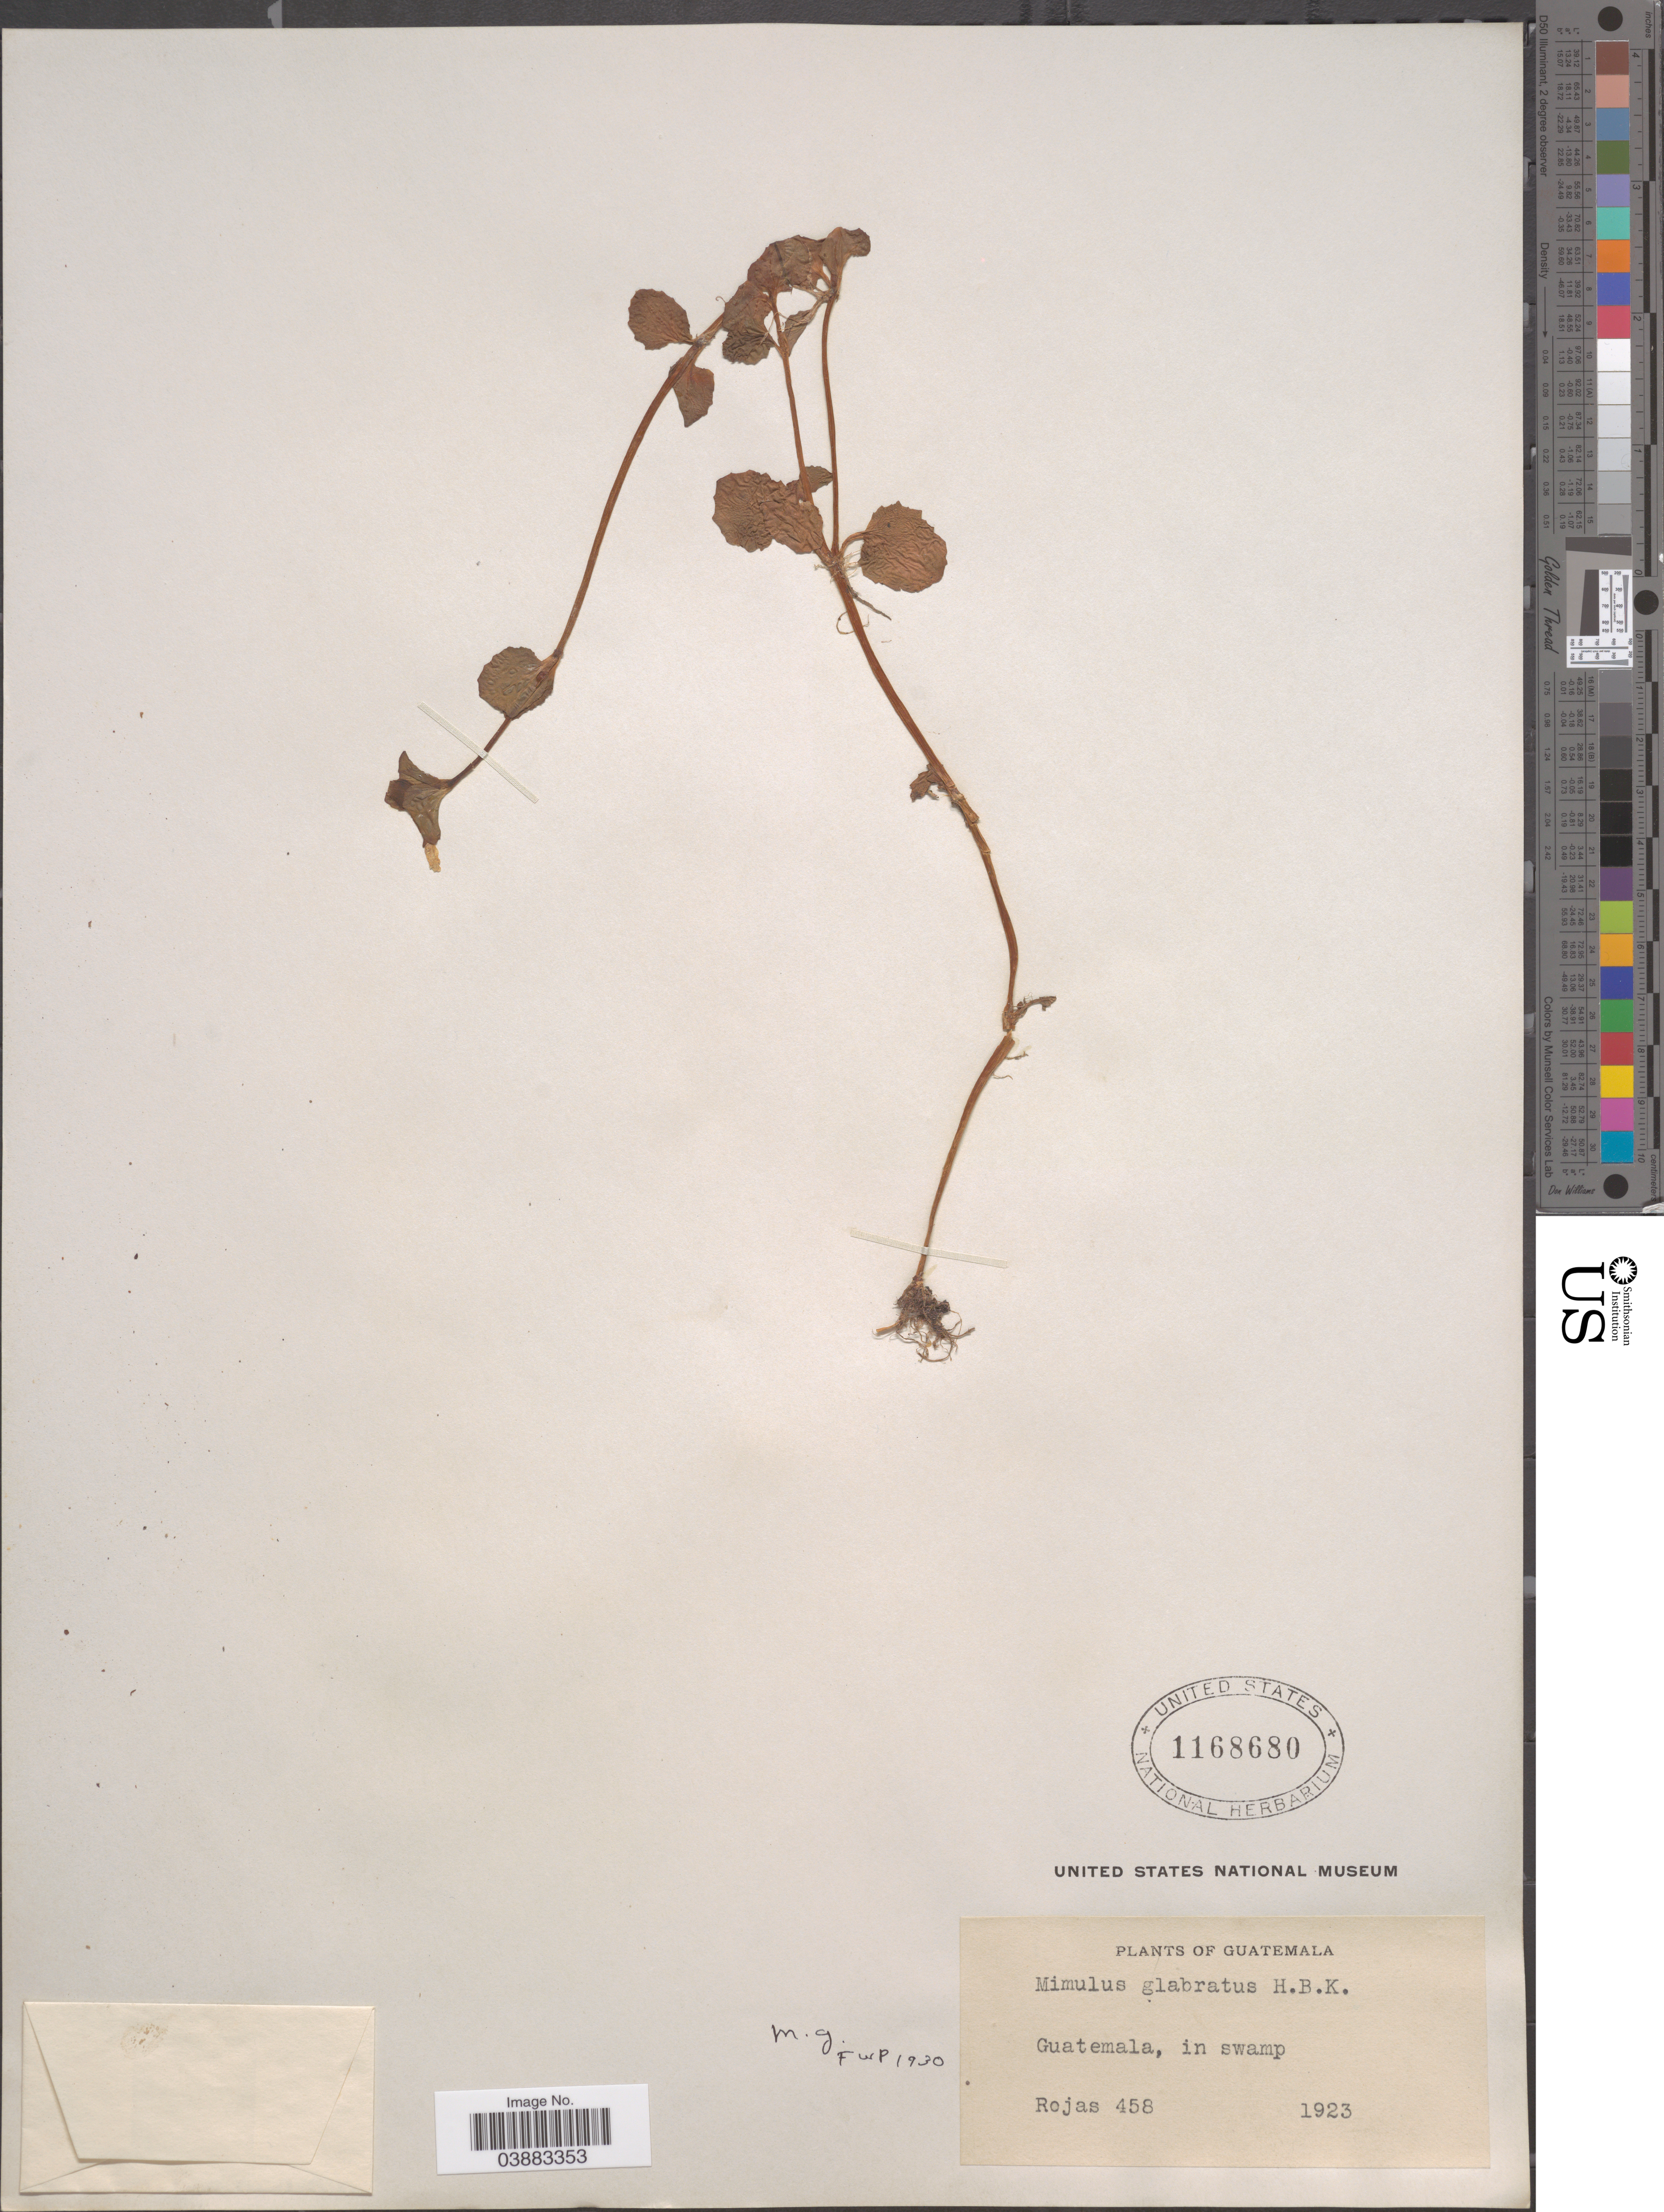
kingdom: Plantae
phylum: Tracheophyta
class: Magnoliopsida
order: Lamiales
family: Phrymaceae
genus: Mimulus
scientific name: Mimulus glabratus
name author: Kunth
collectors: Rojas, --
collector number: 458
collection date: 1923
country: Guatemala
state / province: Guatemala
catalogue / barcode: US 1168680